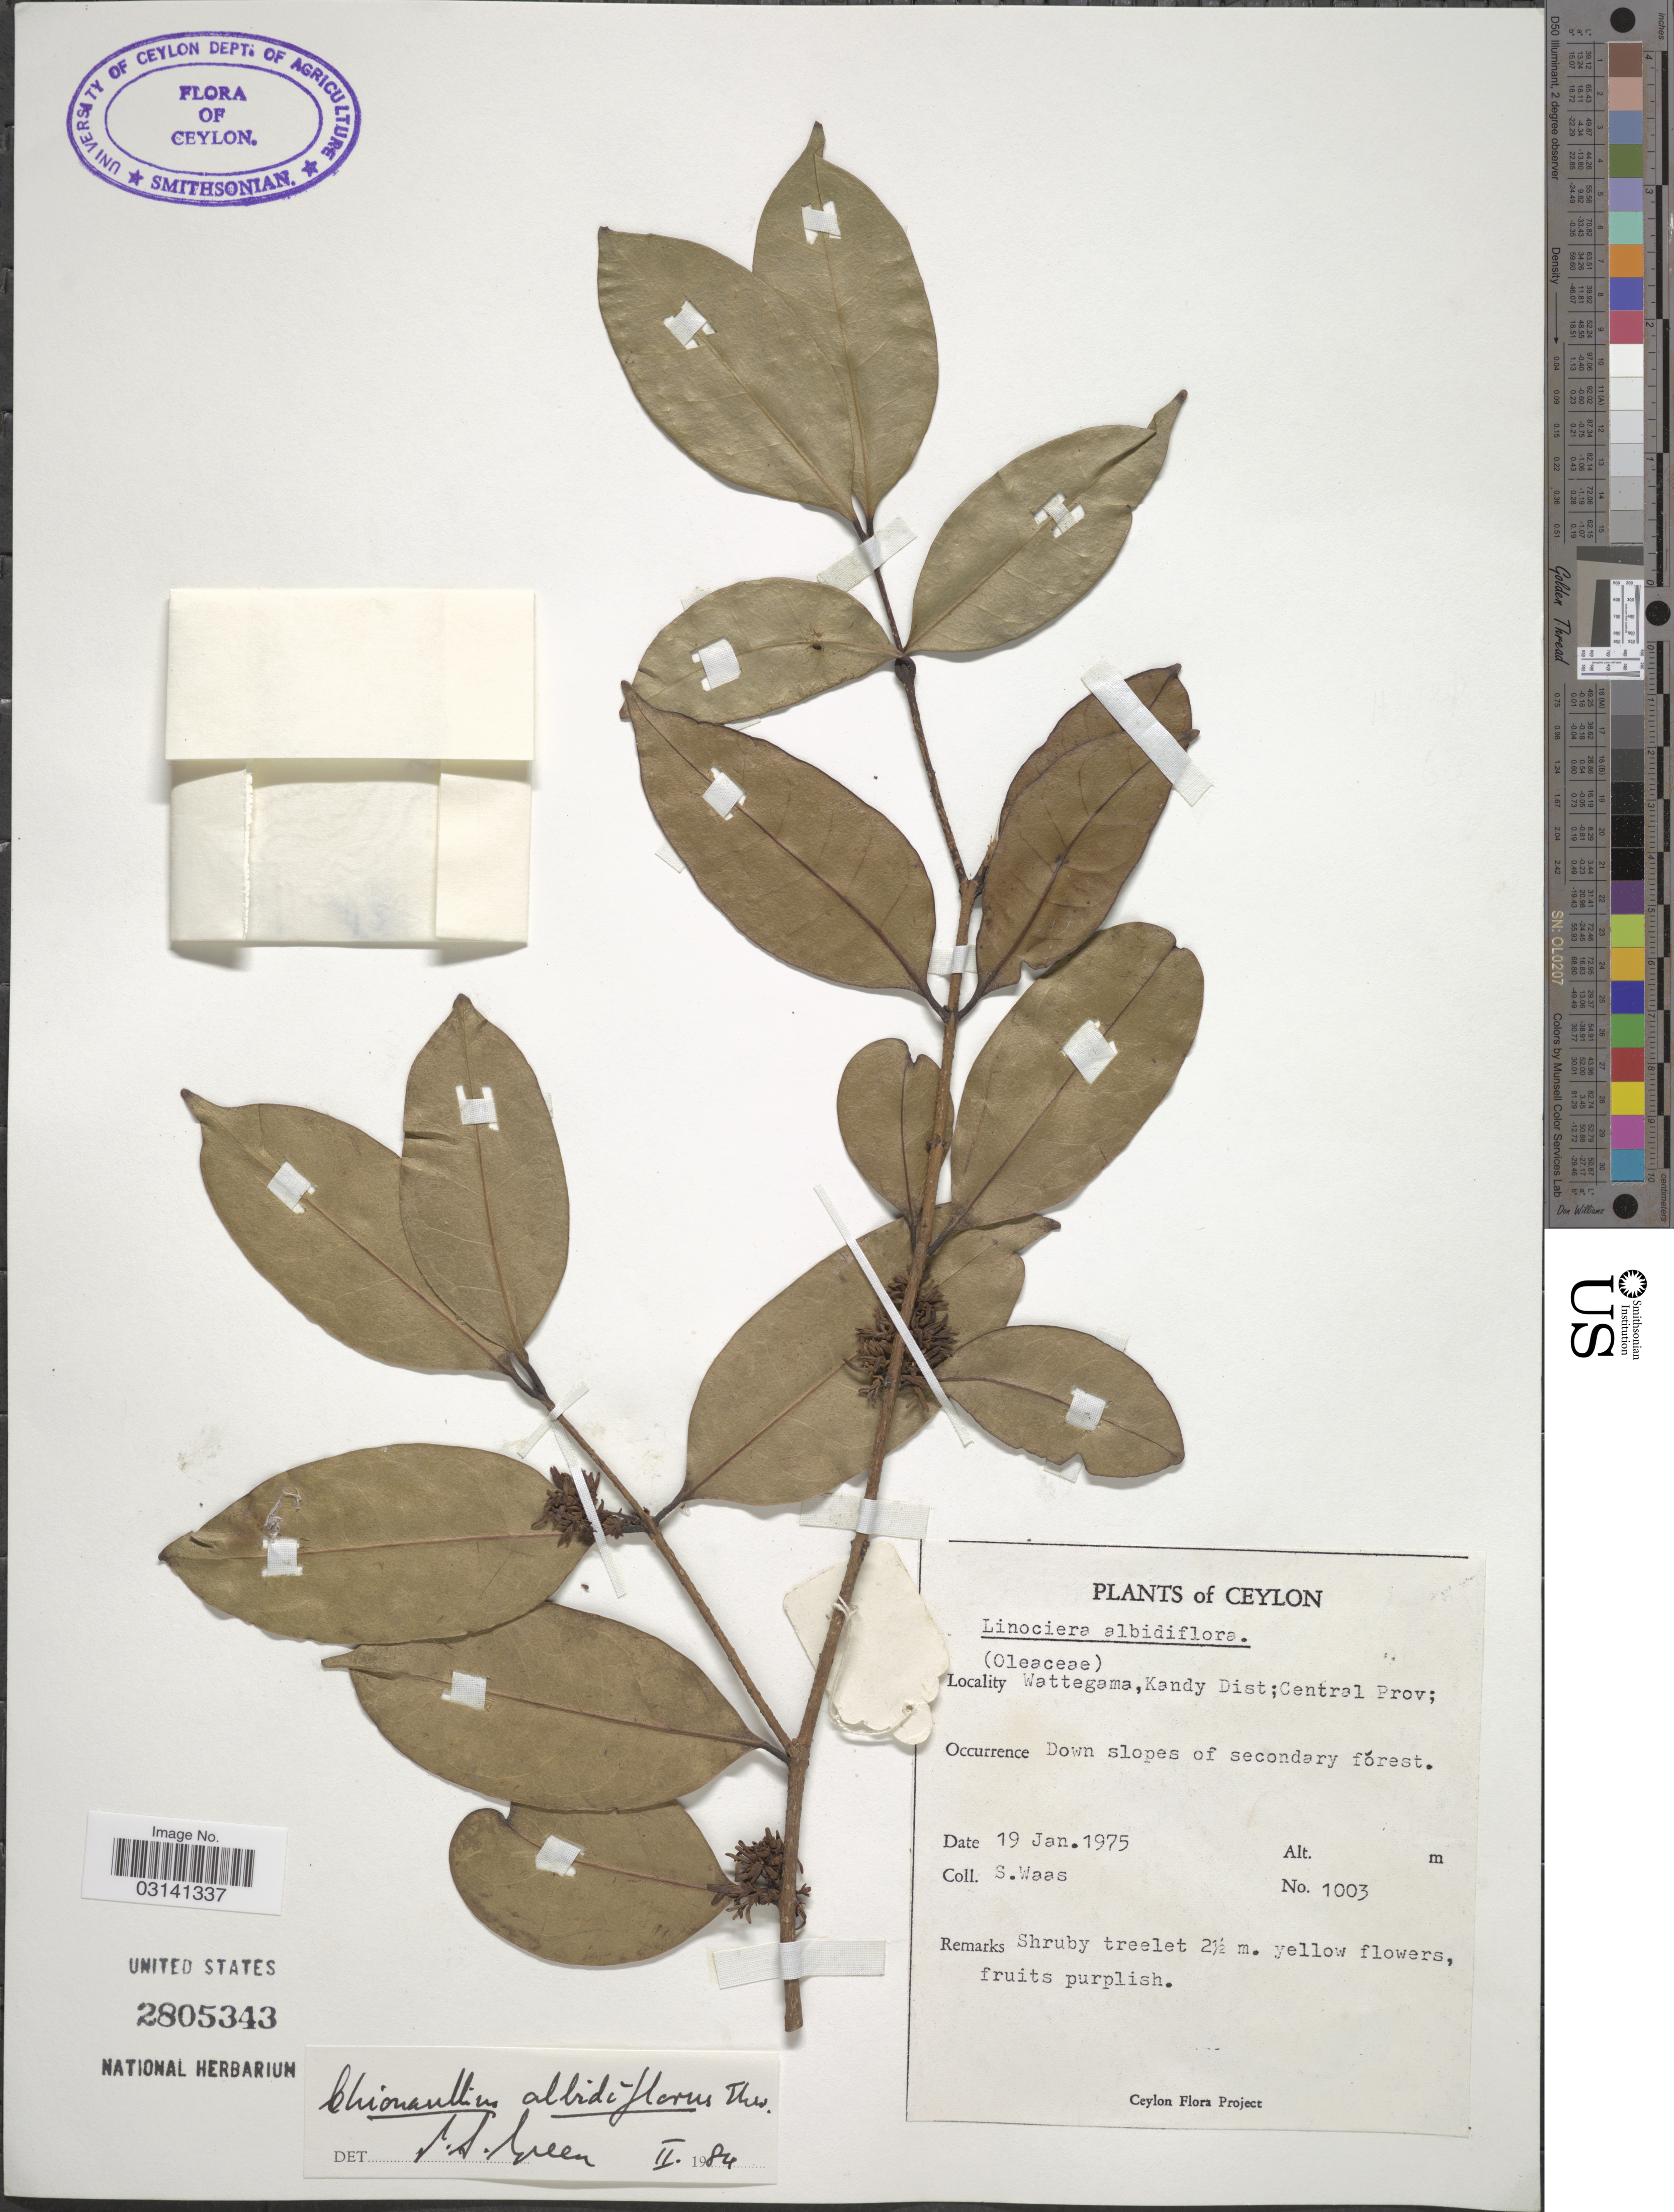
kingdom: Plantae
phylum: Tracheophyta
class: Magnoliopsida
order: Lamiales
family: Oleaceae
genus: Chionanthus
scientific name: Chionanthus albidiflorus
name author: Thwaites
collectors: S. Waas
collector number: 1003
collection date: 1975-01-19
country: Sri Lanka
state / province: Central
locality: Ceylon, Wattegama, Kandy Dist.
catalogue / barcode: US 2805343